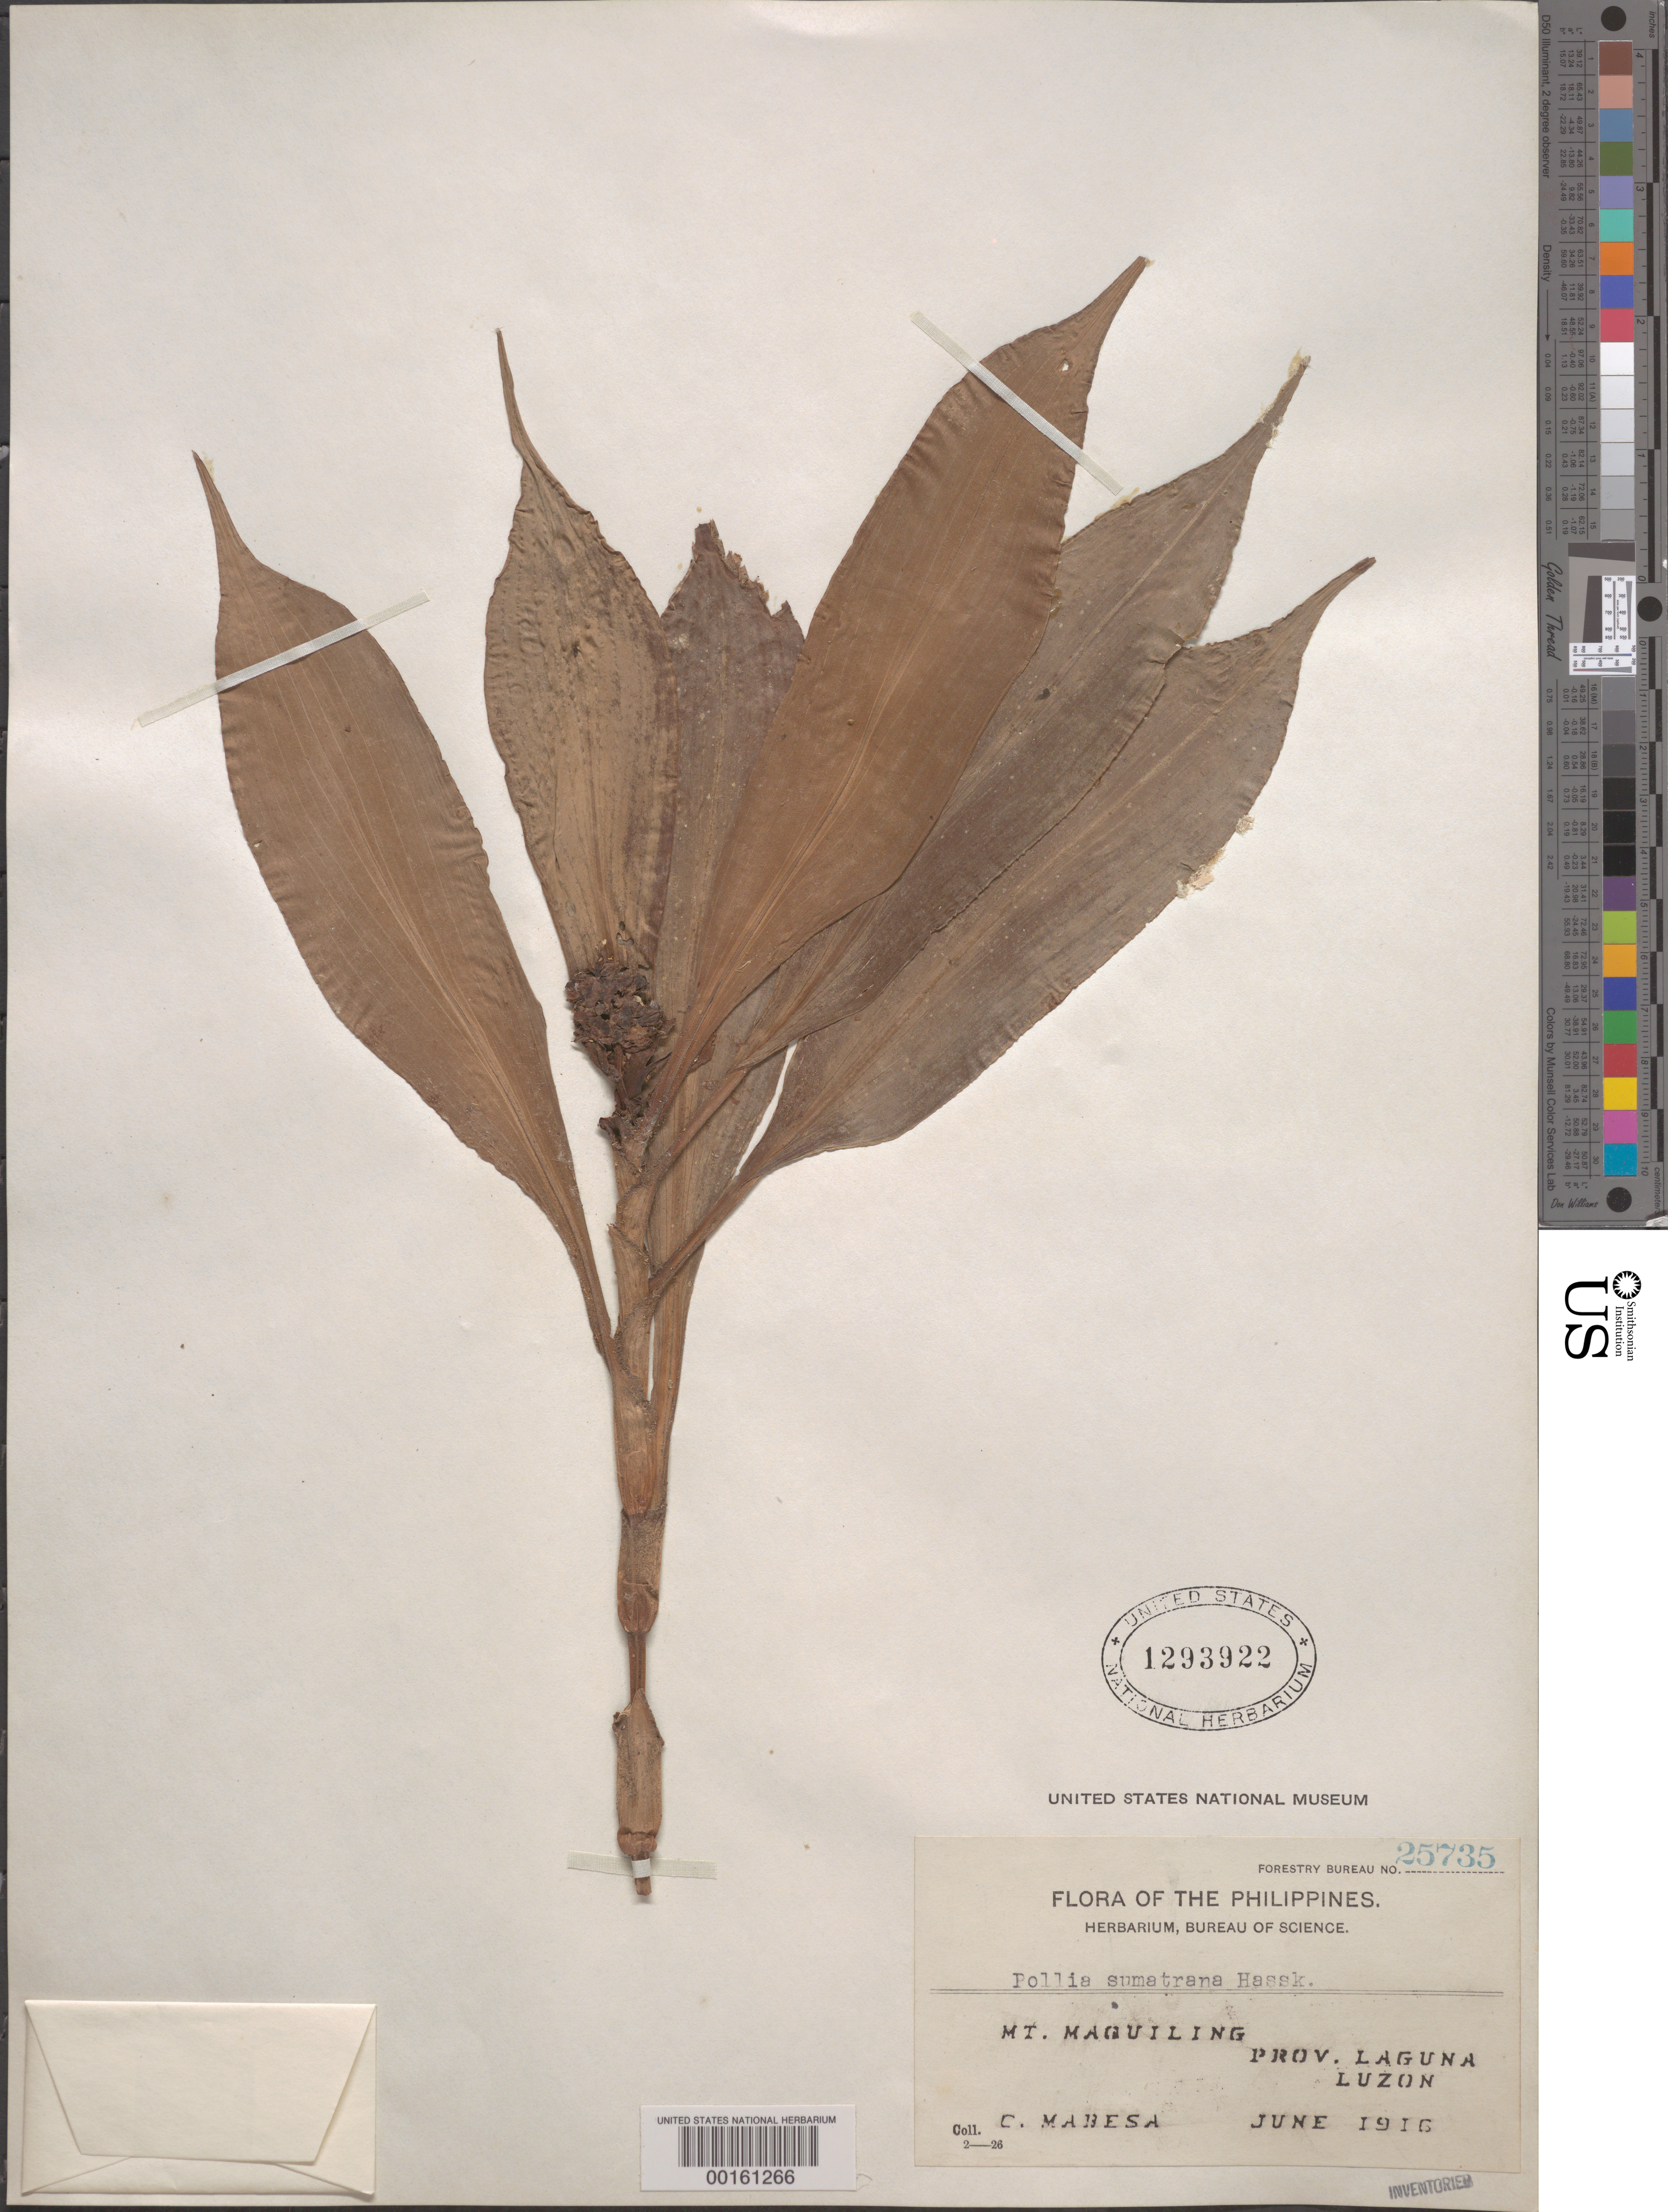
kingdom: Plantae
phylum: Tracheophyta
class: Liliopsida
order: Commelinales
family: Commelinaceae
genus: Pollia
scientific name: Pollia sumatrana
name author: Hassk.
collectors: C. Mabesa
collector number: Forest. Bur. 25735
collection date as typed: Jun 1916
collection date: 1916-06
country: Philippines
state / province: Calabarzon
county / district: Laguna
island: Luzon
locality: Mt. Maquiling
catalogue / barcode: US 1293922